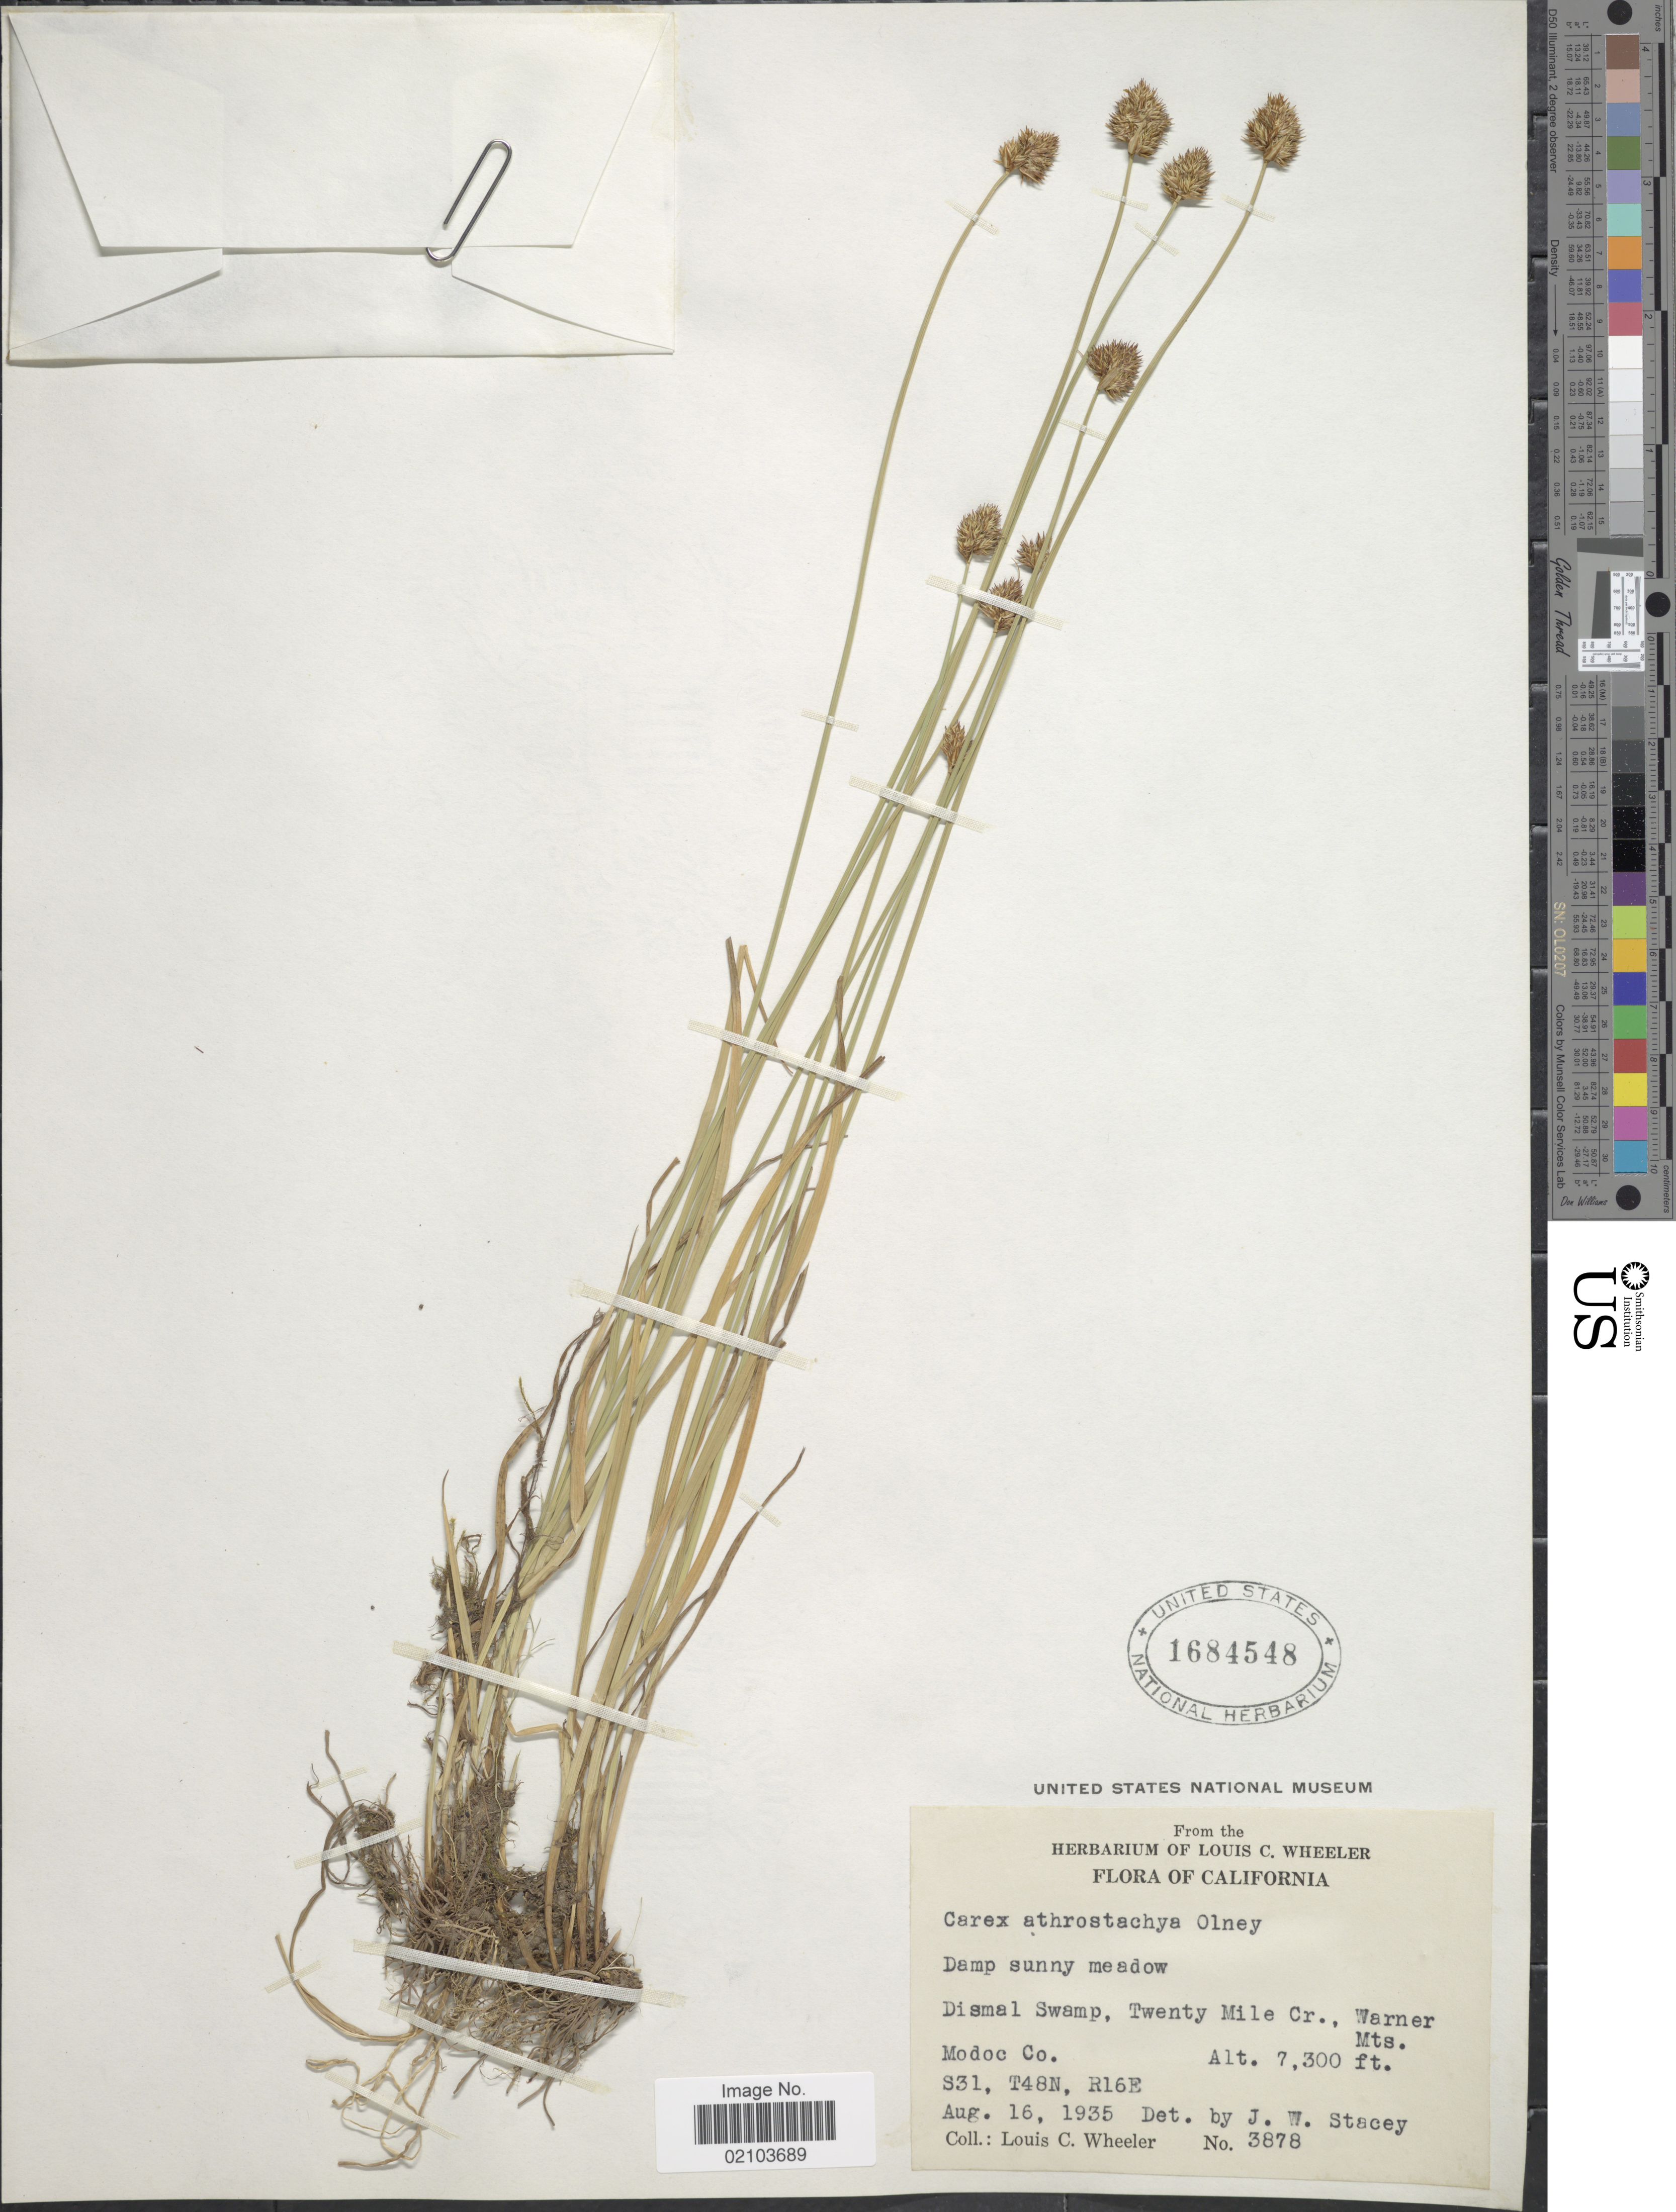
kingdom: Plantae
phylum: Tracheophyta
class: Liliopsida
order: Poales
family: Cyperaceae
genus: Carex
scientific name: Carex athrostachya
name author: Olney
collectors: L. C. Wheeler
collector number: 3878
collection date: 1935-08-16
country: United States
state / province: California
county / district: Modoc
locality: Dismal Swamp, Twenty Mile Cr., Warner Mts. Modoc Co. S31, T48N, R16E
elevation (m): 2225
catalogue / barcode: US 1684548